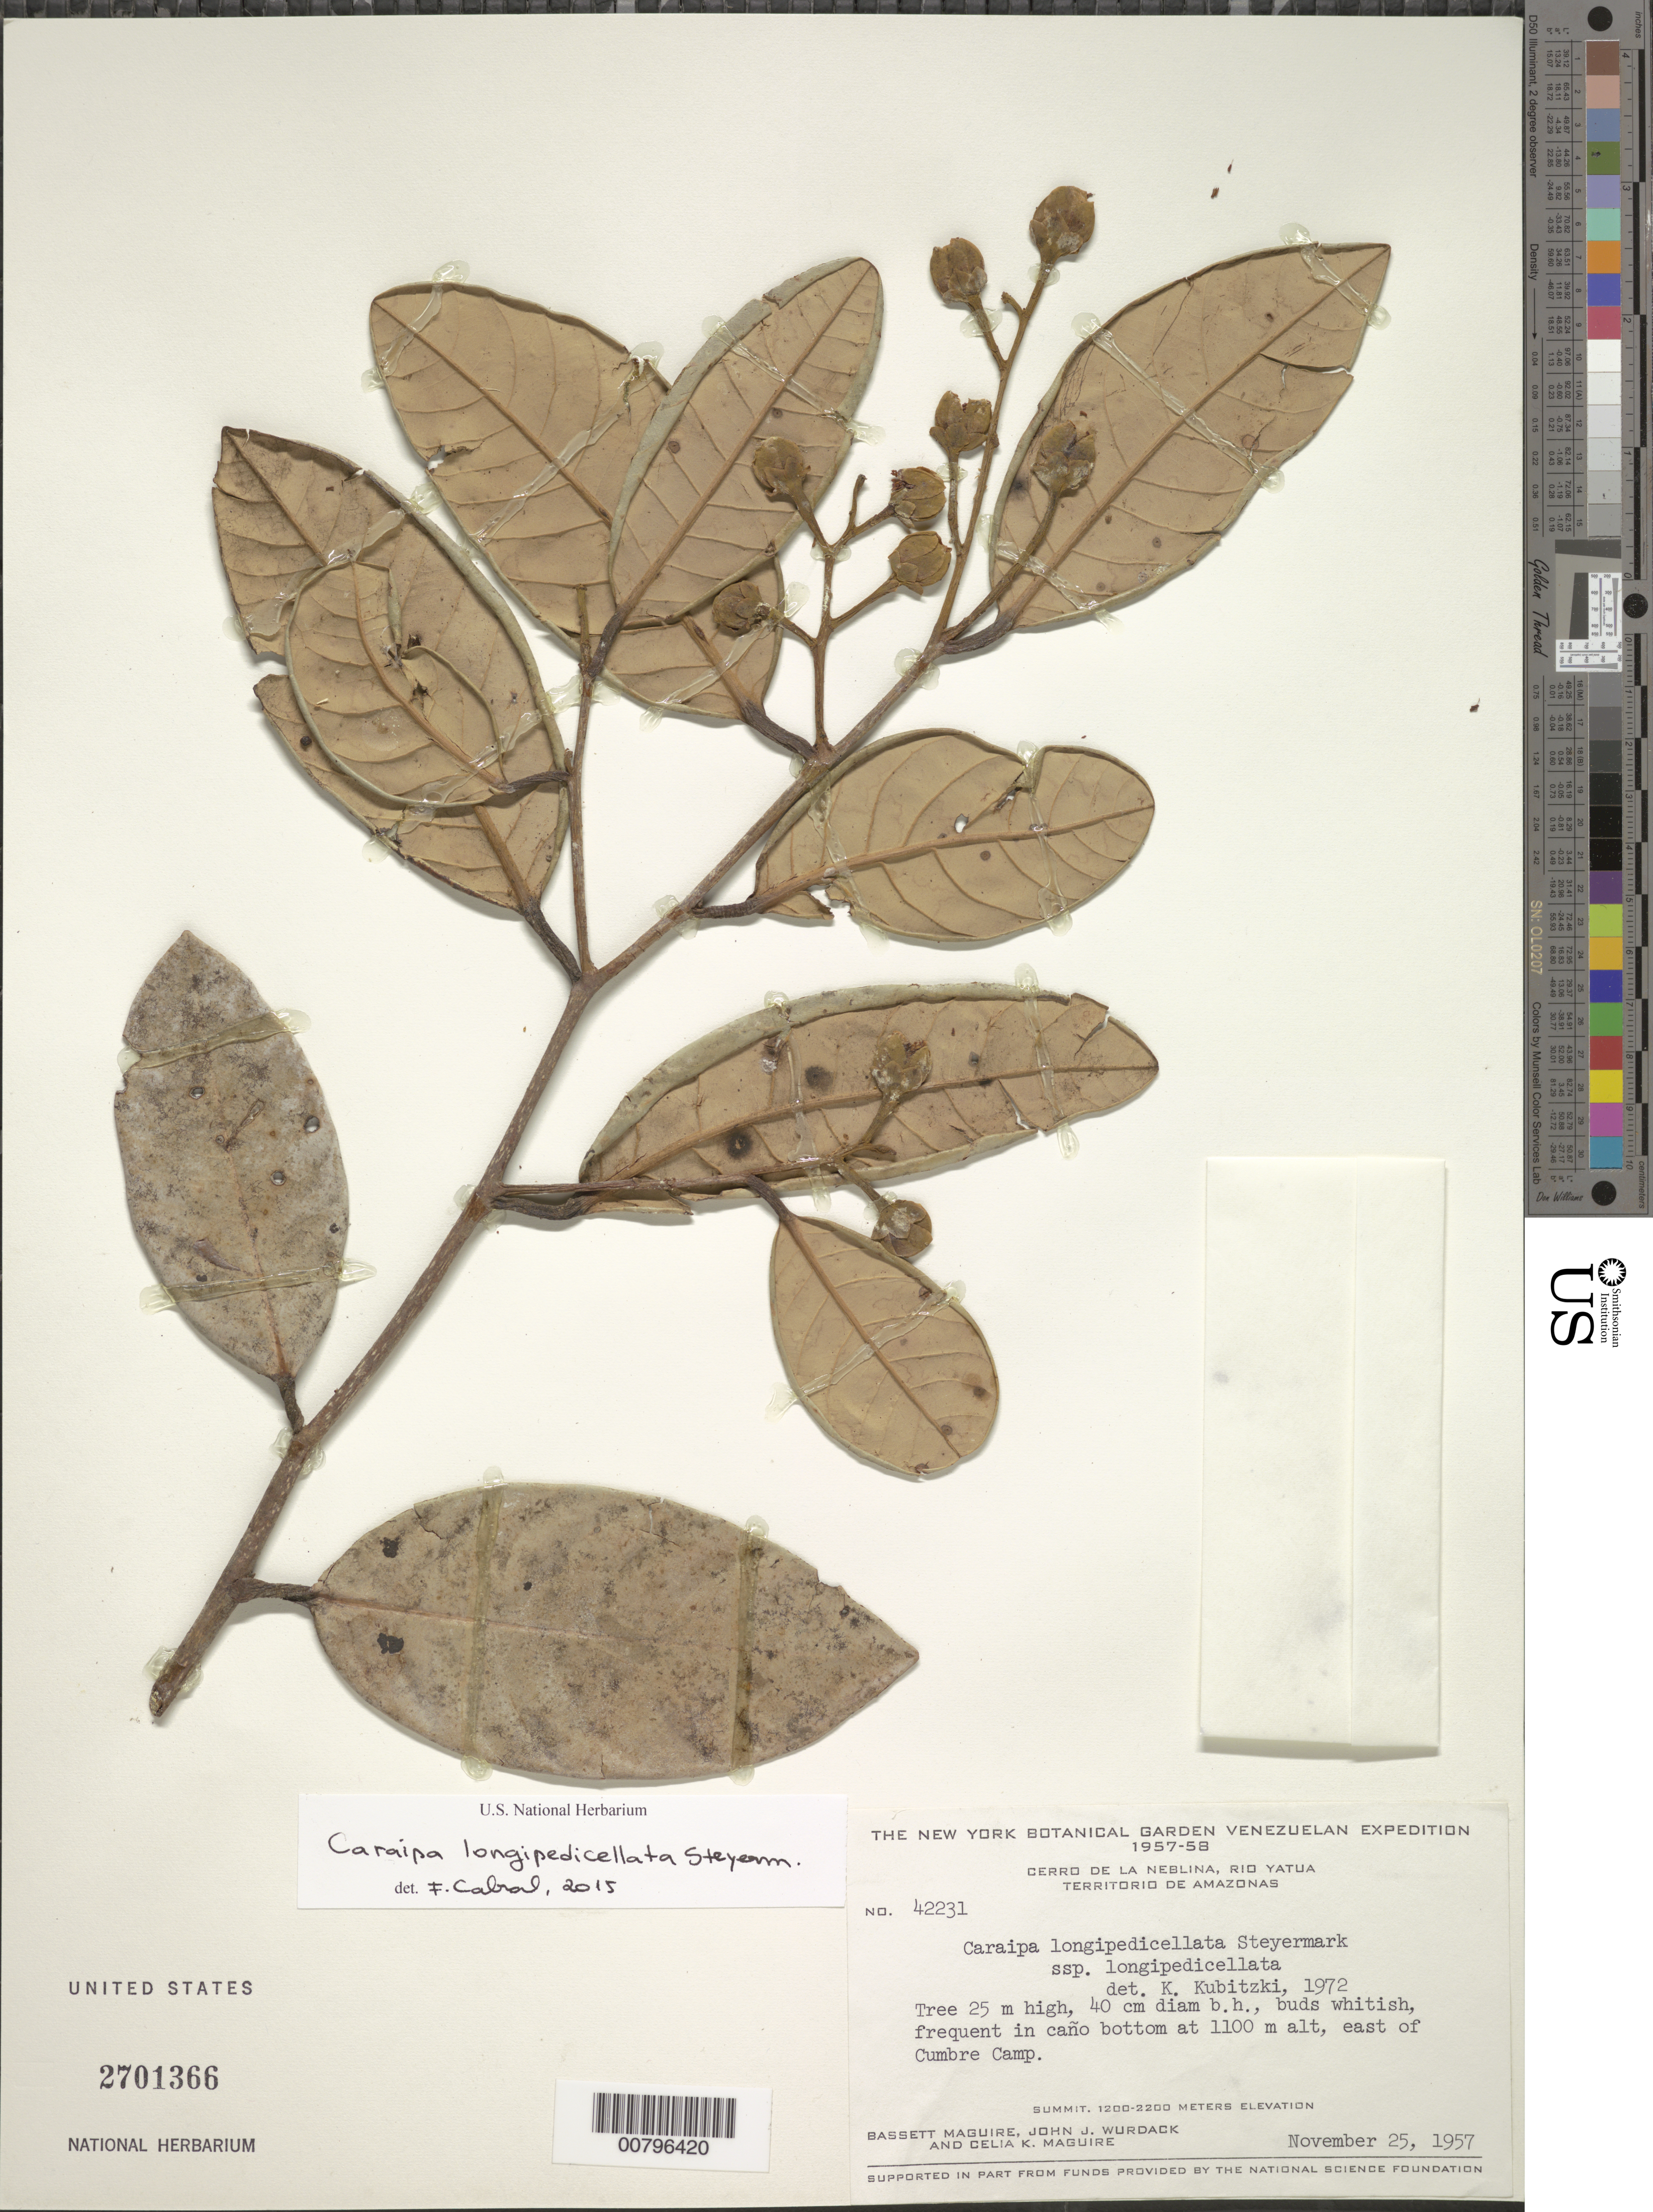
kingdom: Plantae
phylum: Tracheophyta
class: Magnoliopsida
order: Malpighiales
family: Calophyllaceae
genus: Caraipa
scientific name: Caraipa longipedicellata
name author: Steyerm.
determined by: Cabral, F. N.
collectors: B. Maguire, J. J. Wurdack & C. K. Maguire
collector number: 42231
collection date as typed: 25-Nov-57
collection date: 1957-11-25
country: Venezuela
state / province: Amazonas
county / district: Río Negro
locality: Cerro de la Neblina, Río Yatua, along Cañon Grande, E of Cumbre Camp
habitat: Caño bottom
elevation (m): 1100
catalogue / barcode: US 2701366